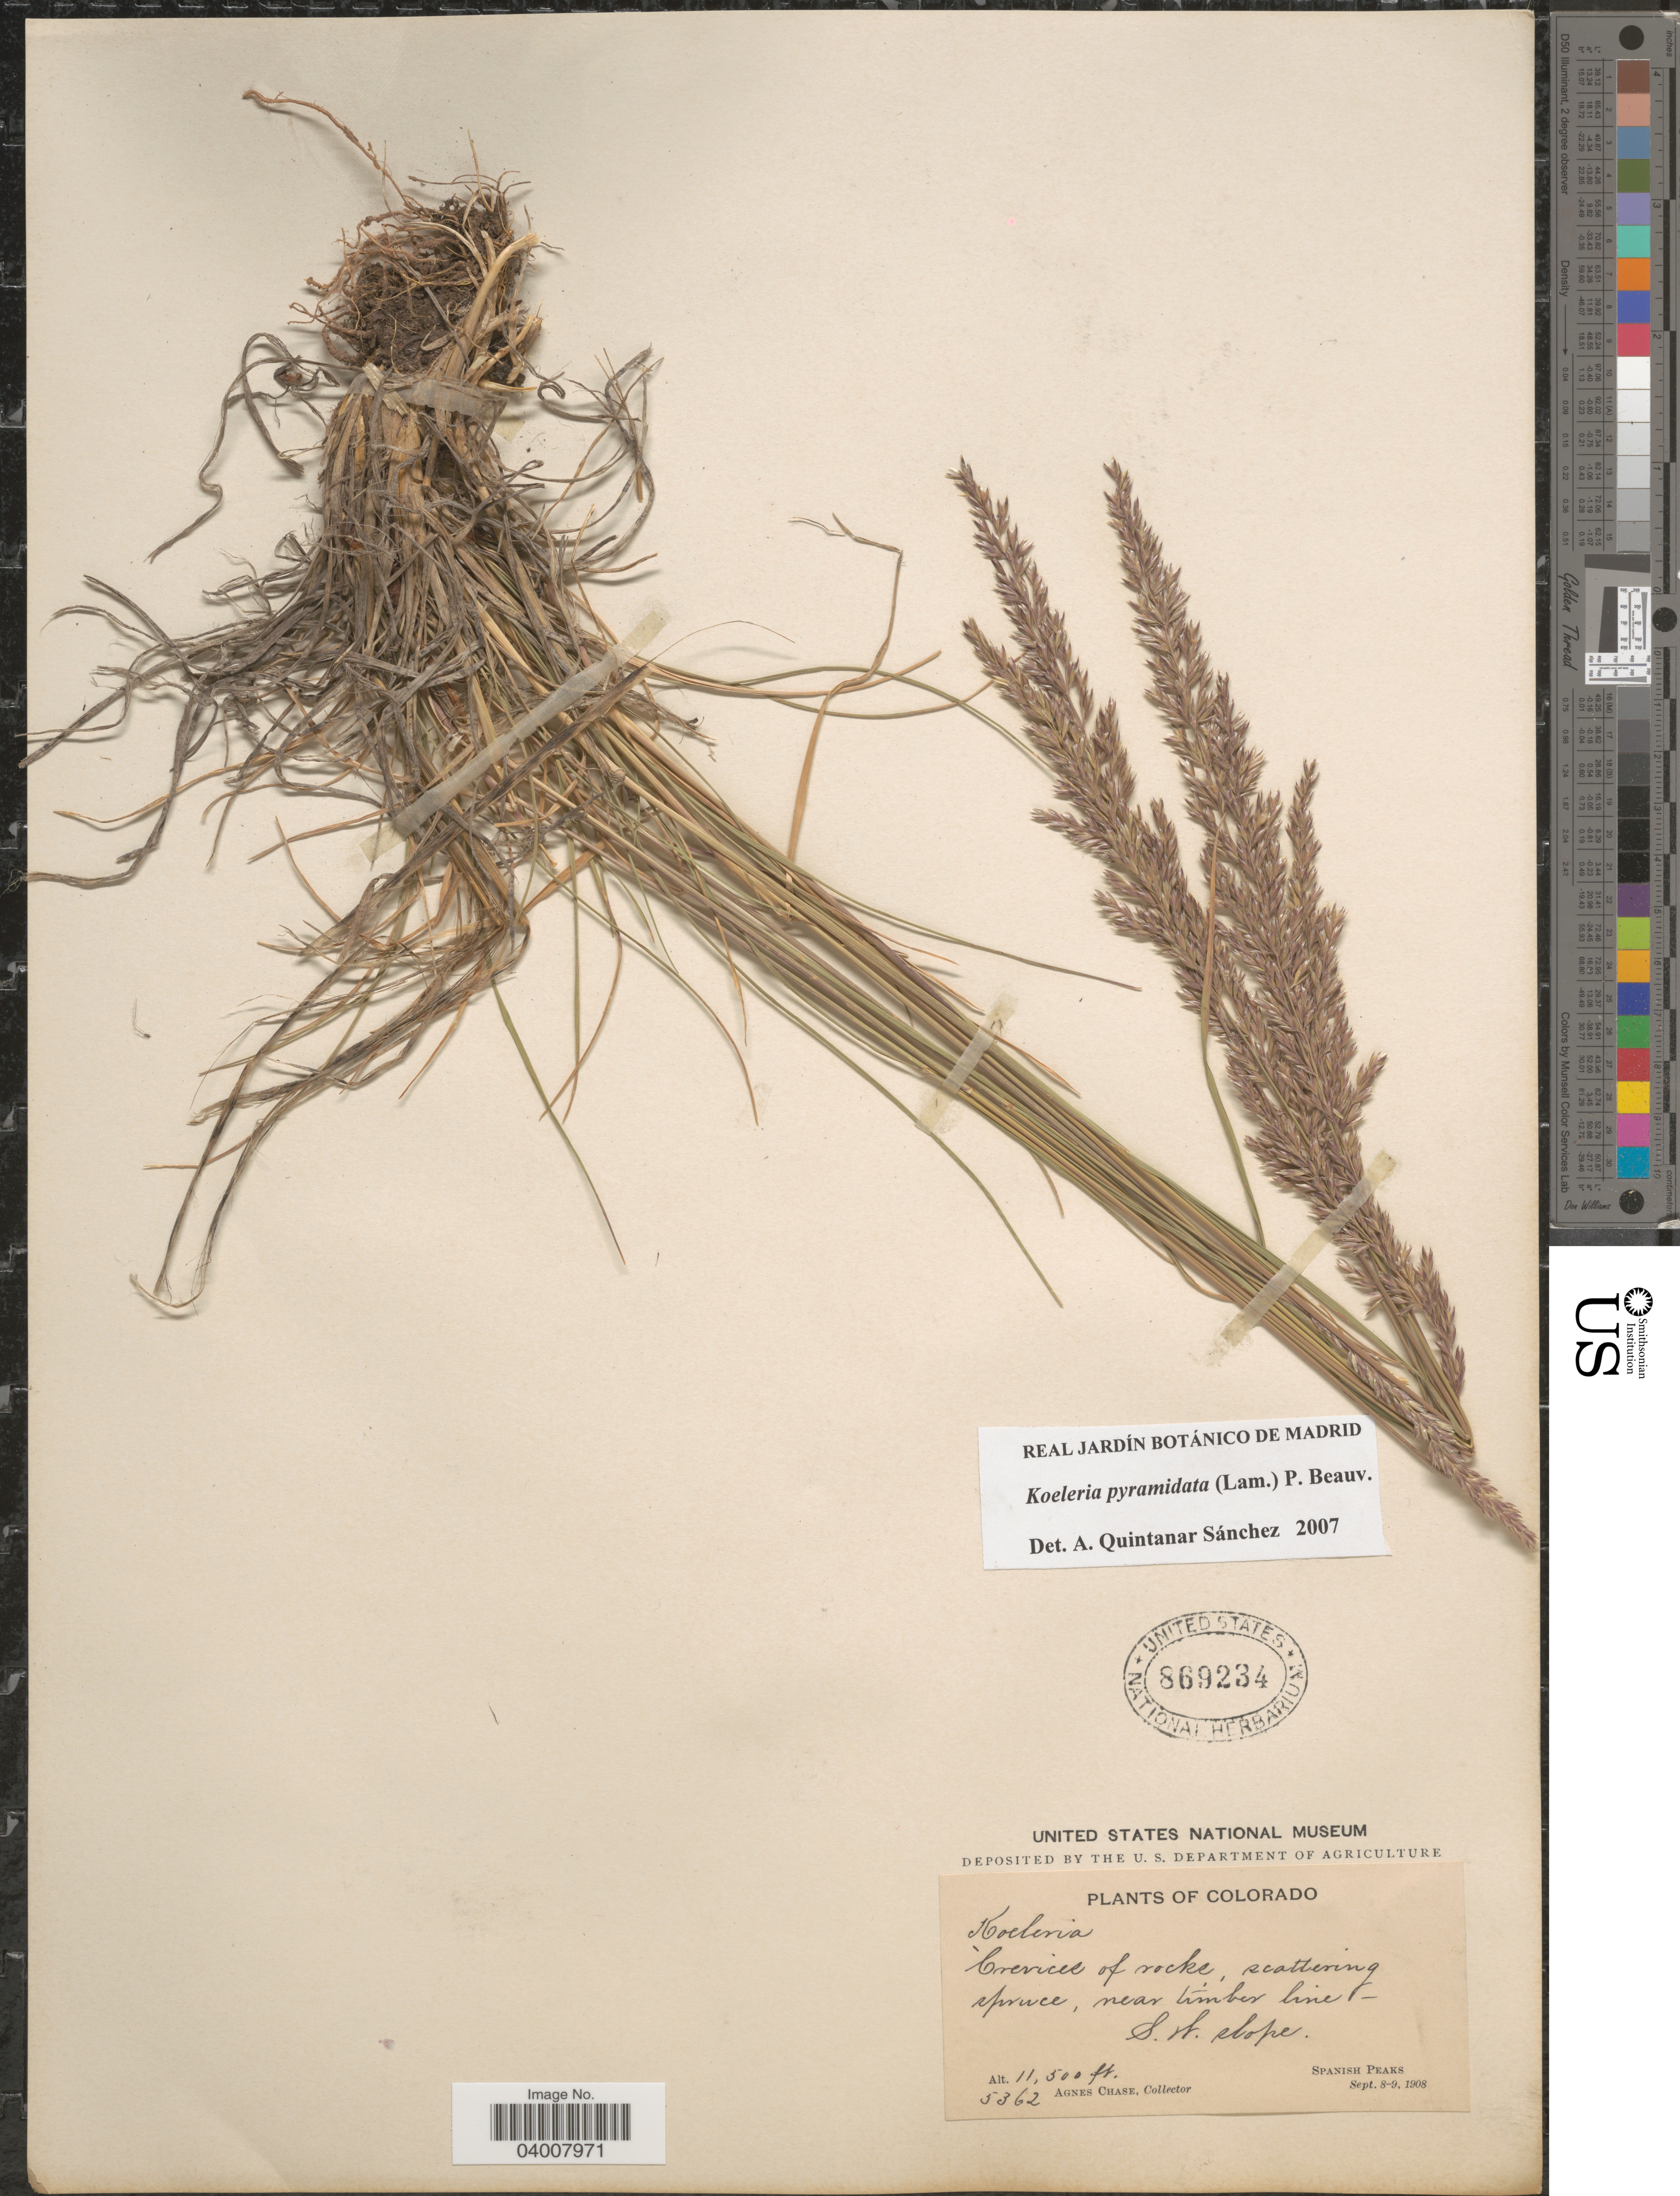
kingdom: Plantae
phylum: Tracheophyta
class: Liliopsida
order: Poales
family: Poaceae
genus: Koeleria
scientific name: Koeleria pyramidata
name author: (Lam.) P. Beauv.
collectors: A. Chase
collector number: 5362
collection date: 1908-09-08/1908-09-09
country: United States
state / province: Colorado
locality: Near timber line - S. W. slope. Spanish Peaks.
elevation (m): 3505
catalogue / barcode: US 869234